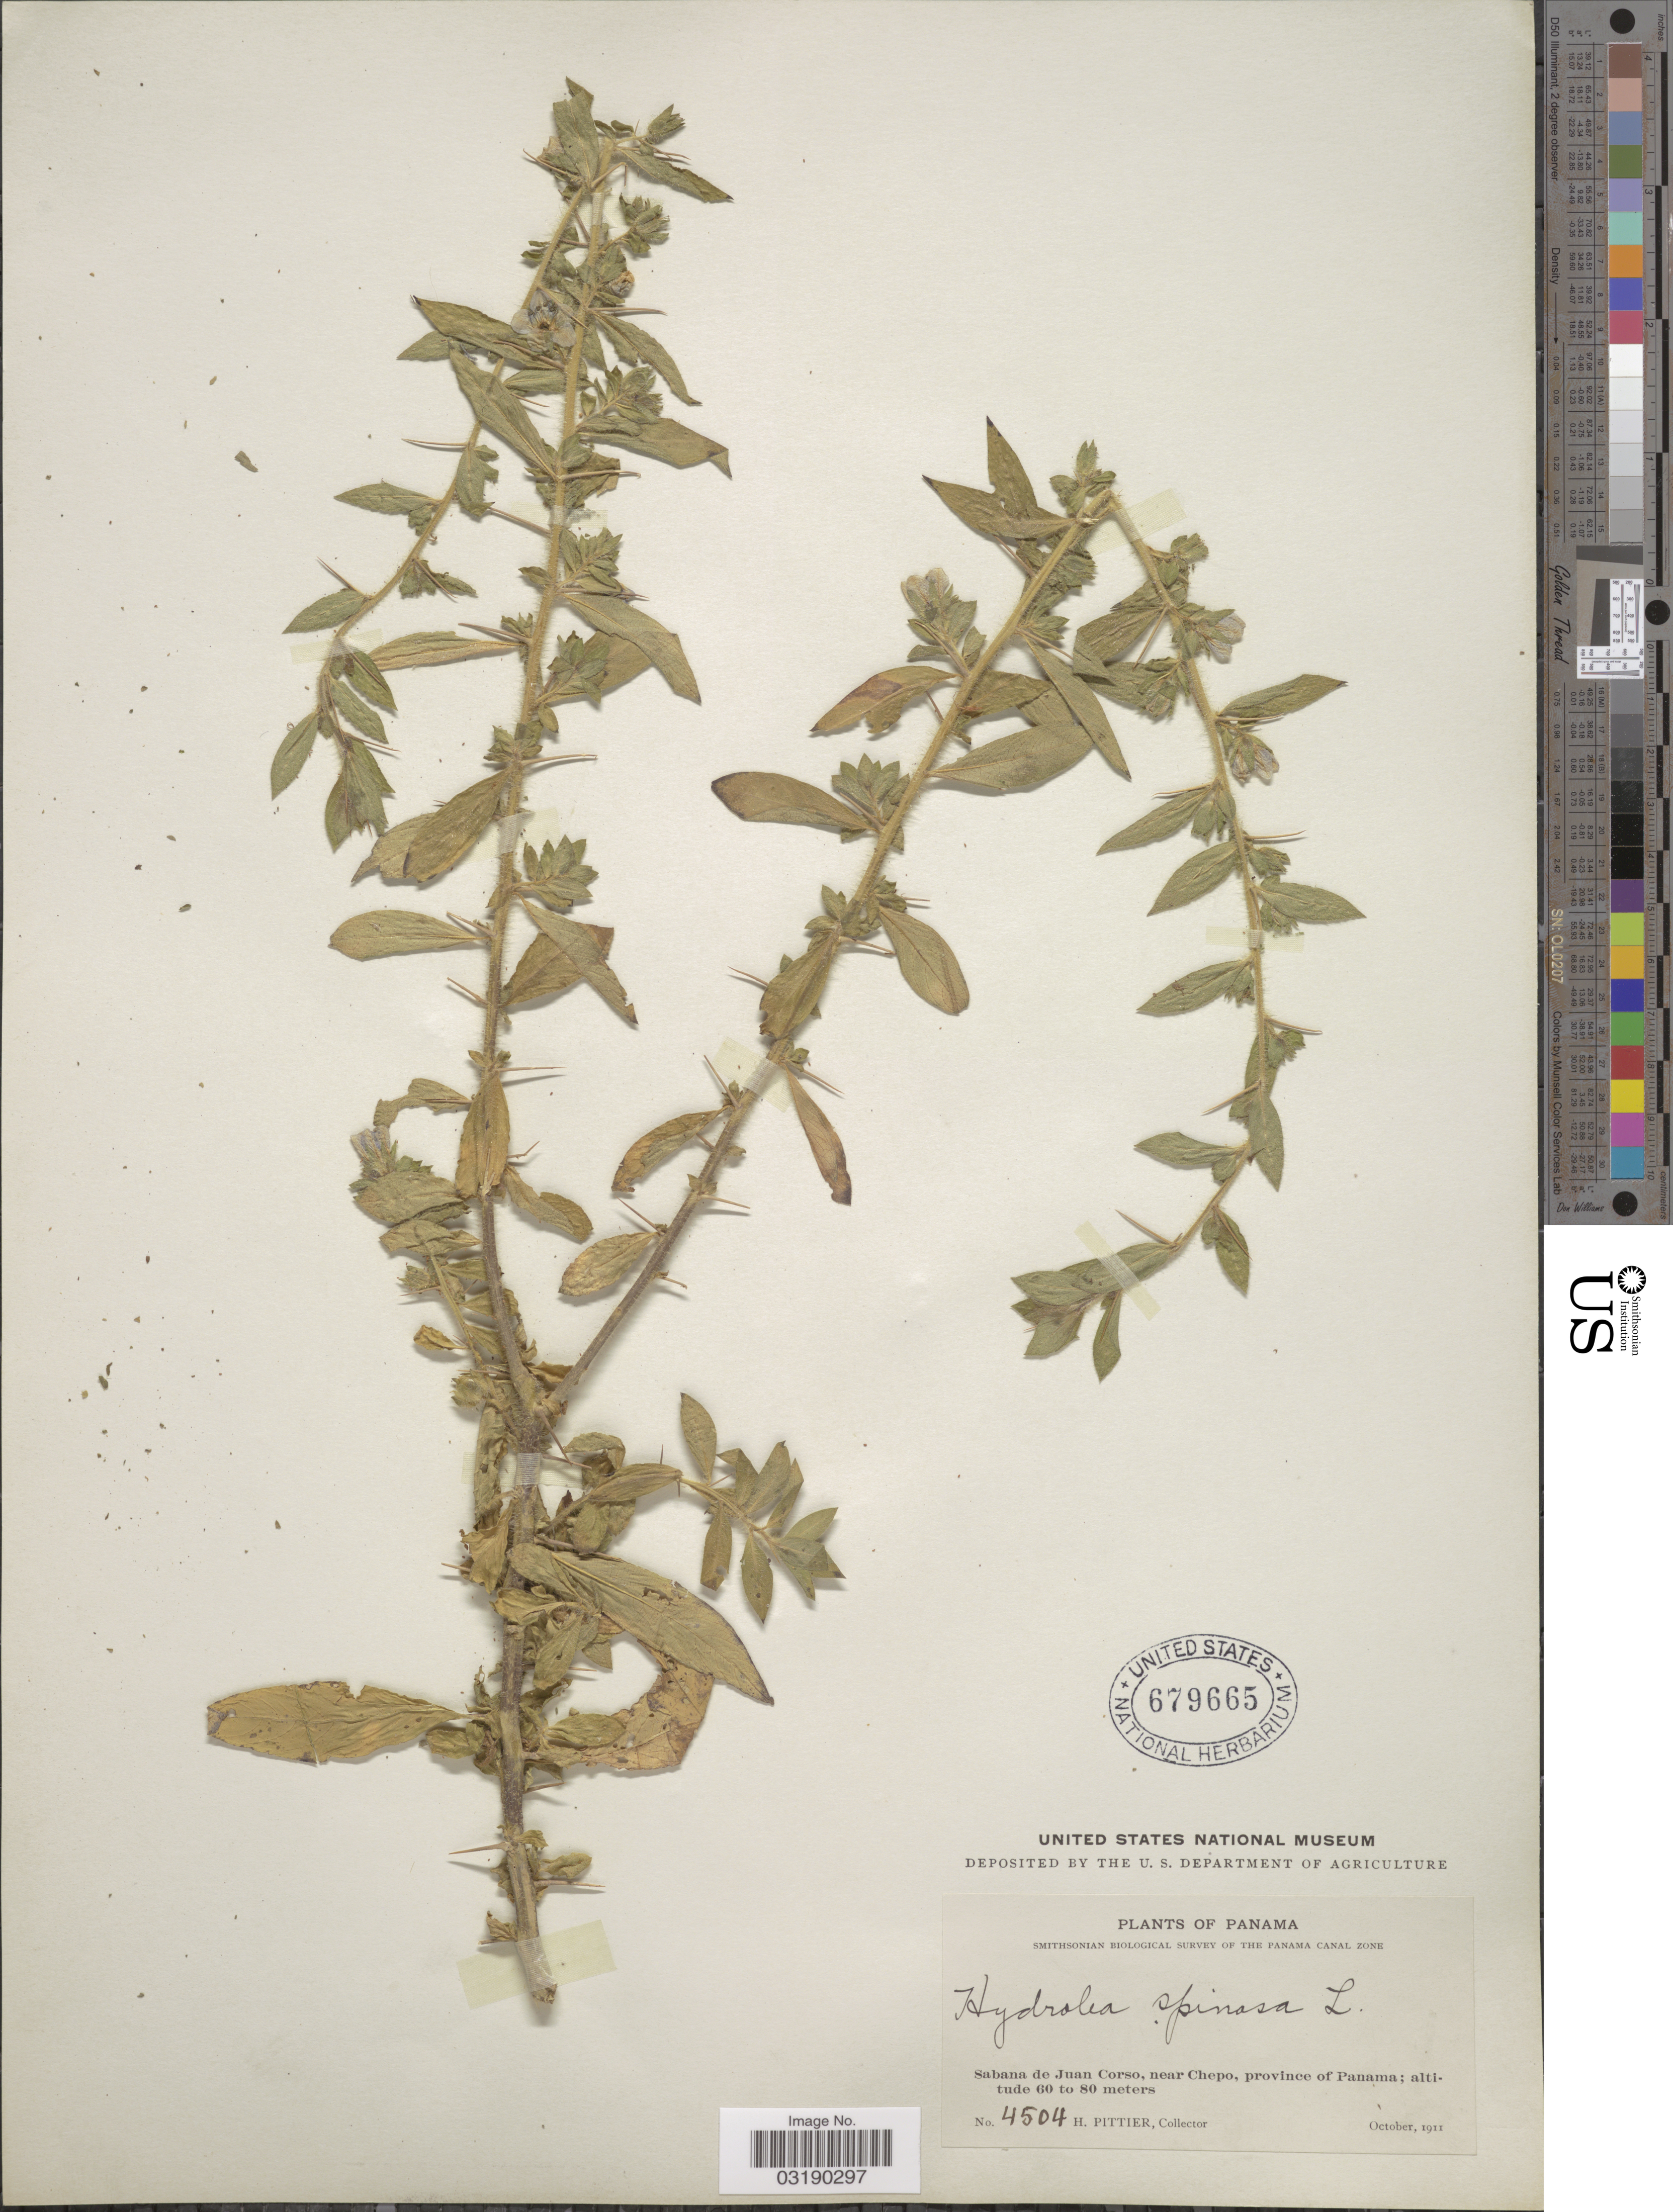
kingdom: Plantae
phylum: Tracheophyta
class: Magnoliopsida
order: Solanales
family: Hydroleaceae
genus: Hydrolea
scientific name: Hydrolea spinosa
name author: L.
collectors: H. F. Pittier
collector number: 4504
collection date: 1911-10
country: Panama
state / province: Panamá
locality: Sabana de Juan Corso, near Chepo, province of Panama.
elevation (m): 60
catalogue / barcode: US 679665